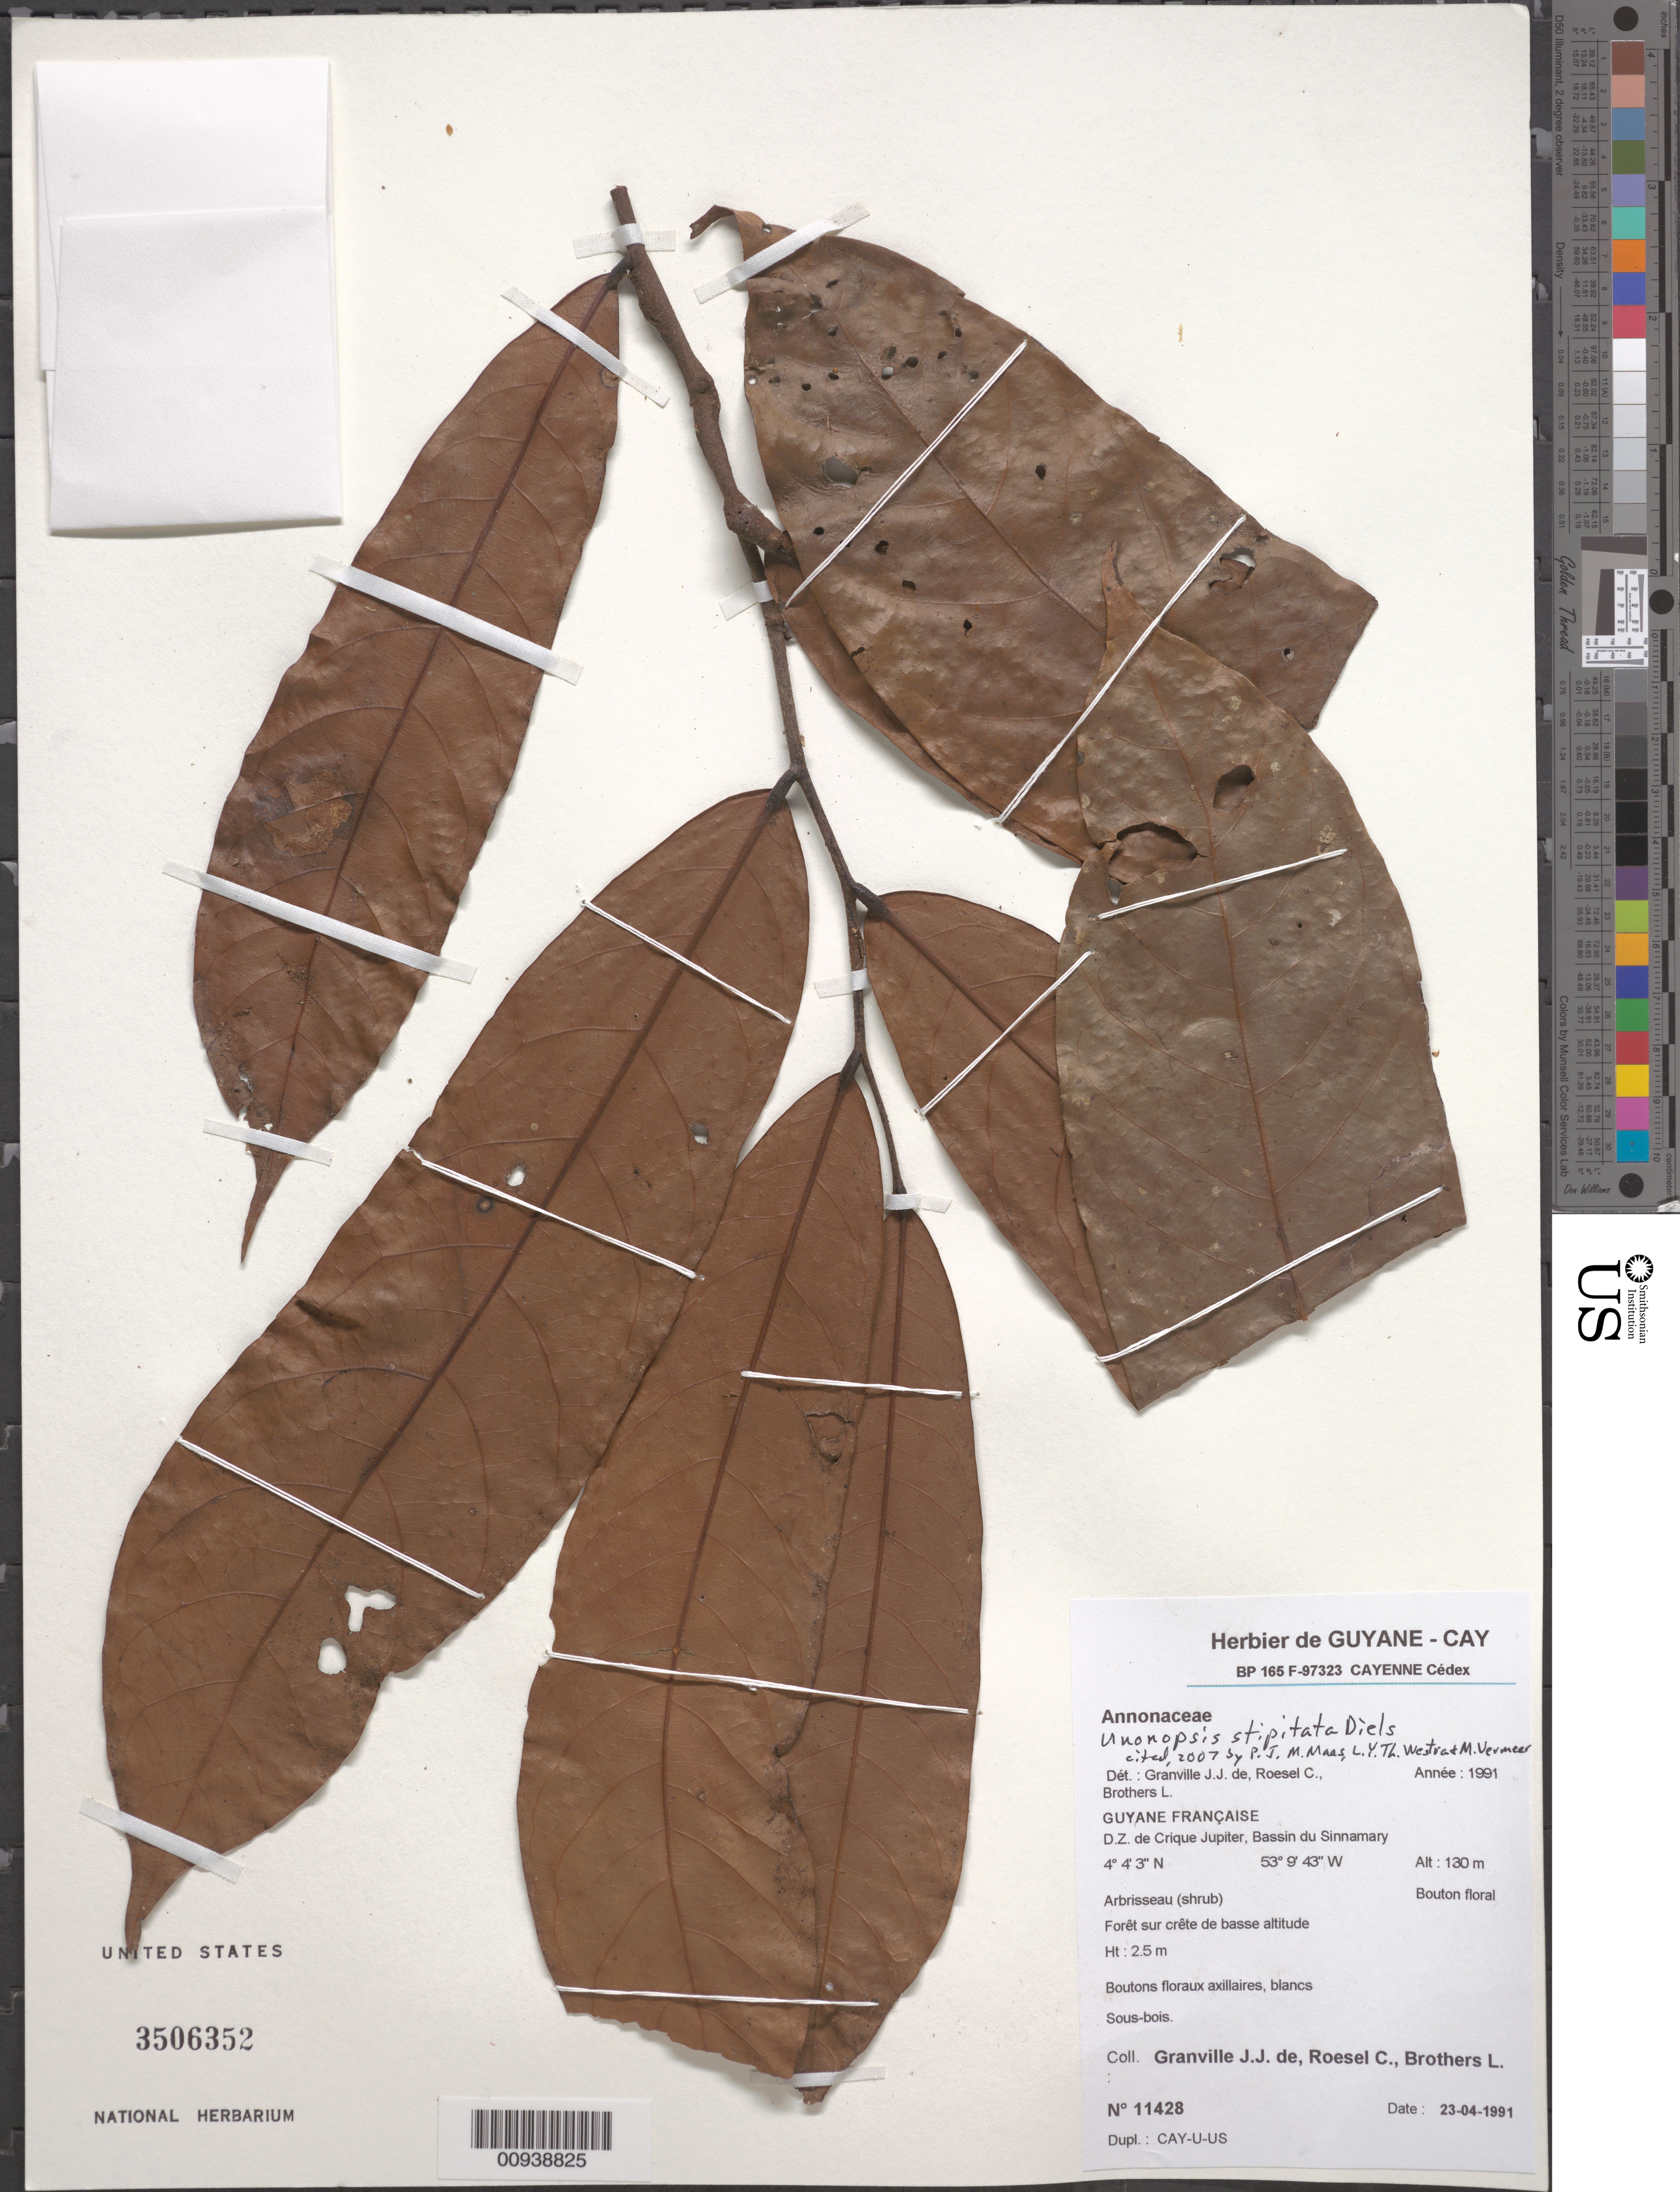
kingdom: Plantae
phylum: Tracheophyta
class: Magnoliopsida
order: Magnoliales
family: Annonaceae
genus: Unonopsis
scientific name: Unonopsis stipitata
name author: Diels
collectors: J.-J. de Granville, C. S. Roesel & L. Brothers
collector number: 11428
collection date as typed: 23-Apr-91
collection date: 1991-04-23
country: French Guiana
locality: D.Z. de Crique Jupiter, Bassin du Sinnamary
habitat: Forêt sur crête de basse altitude; sous bois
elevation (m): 130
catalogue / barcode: US 3506352